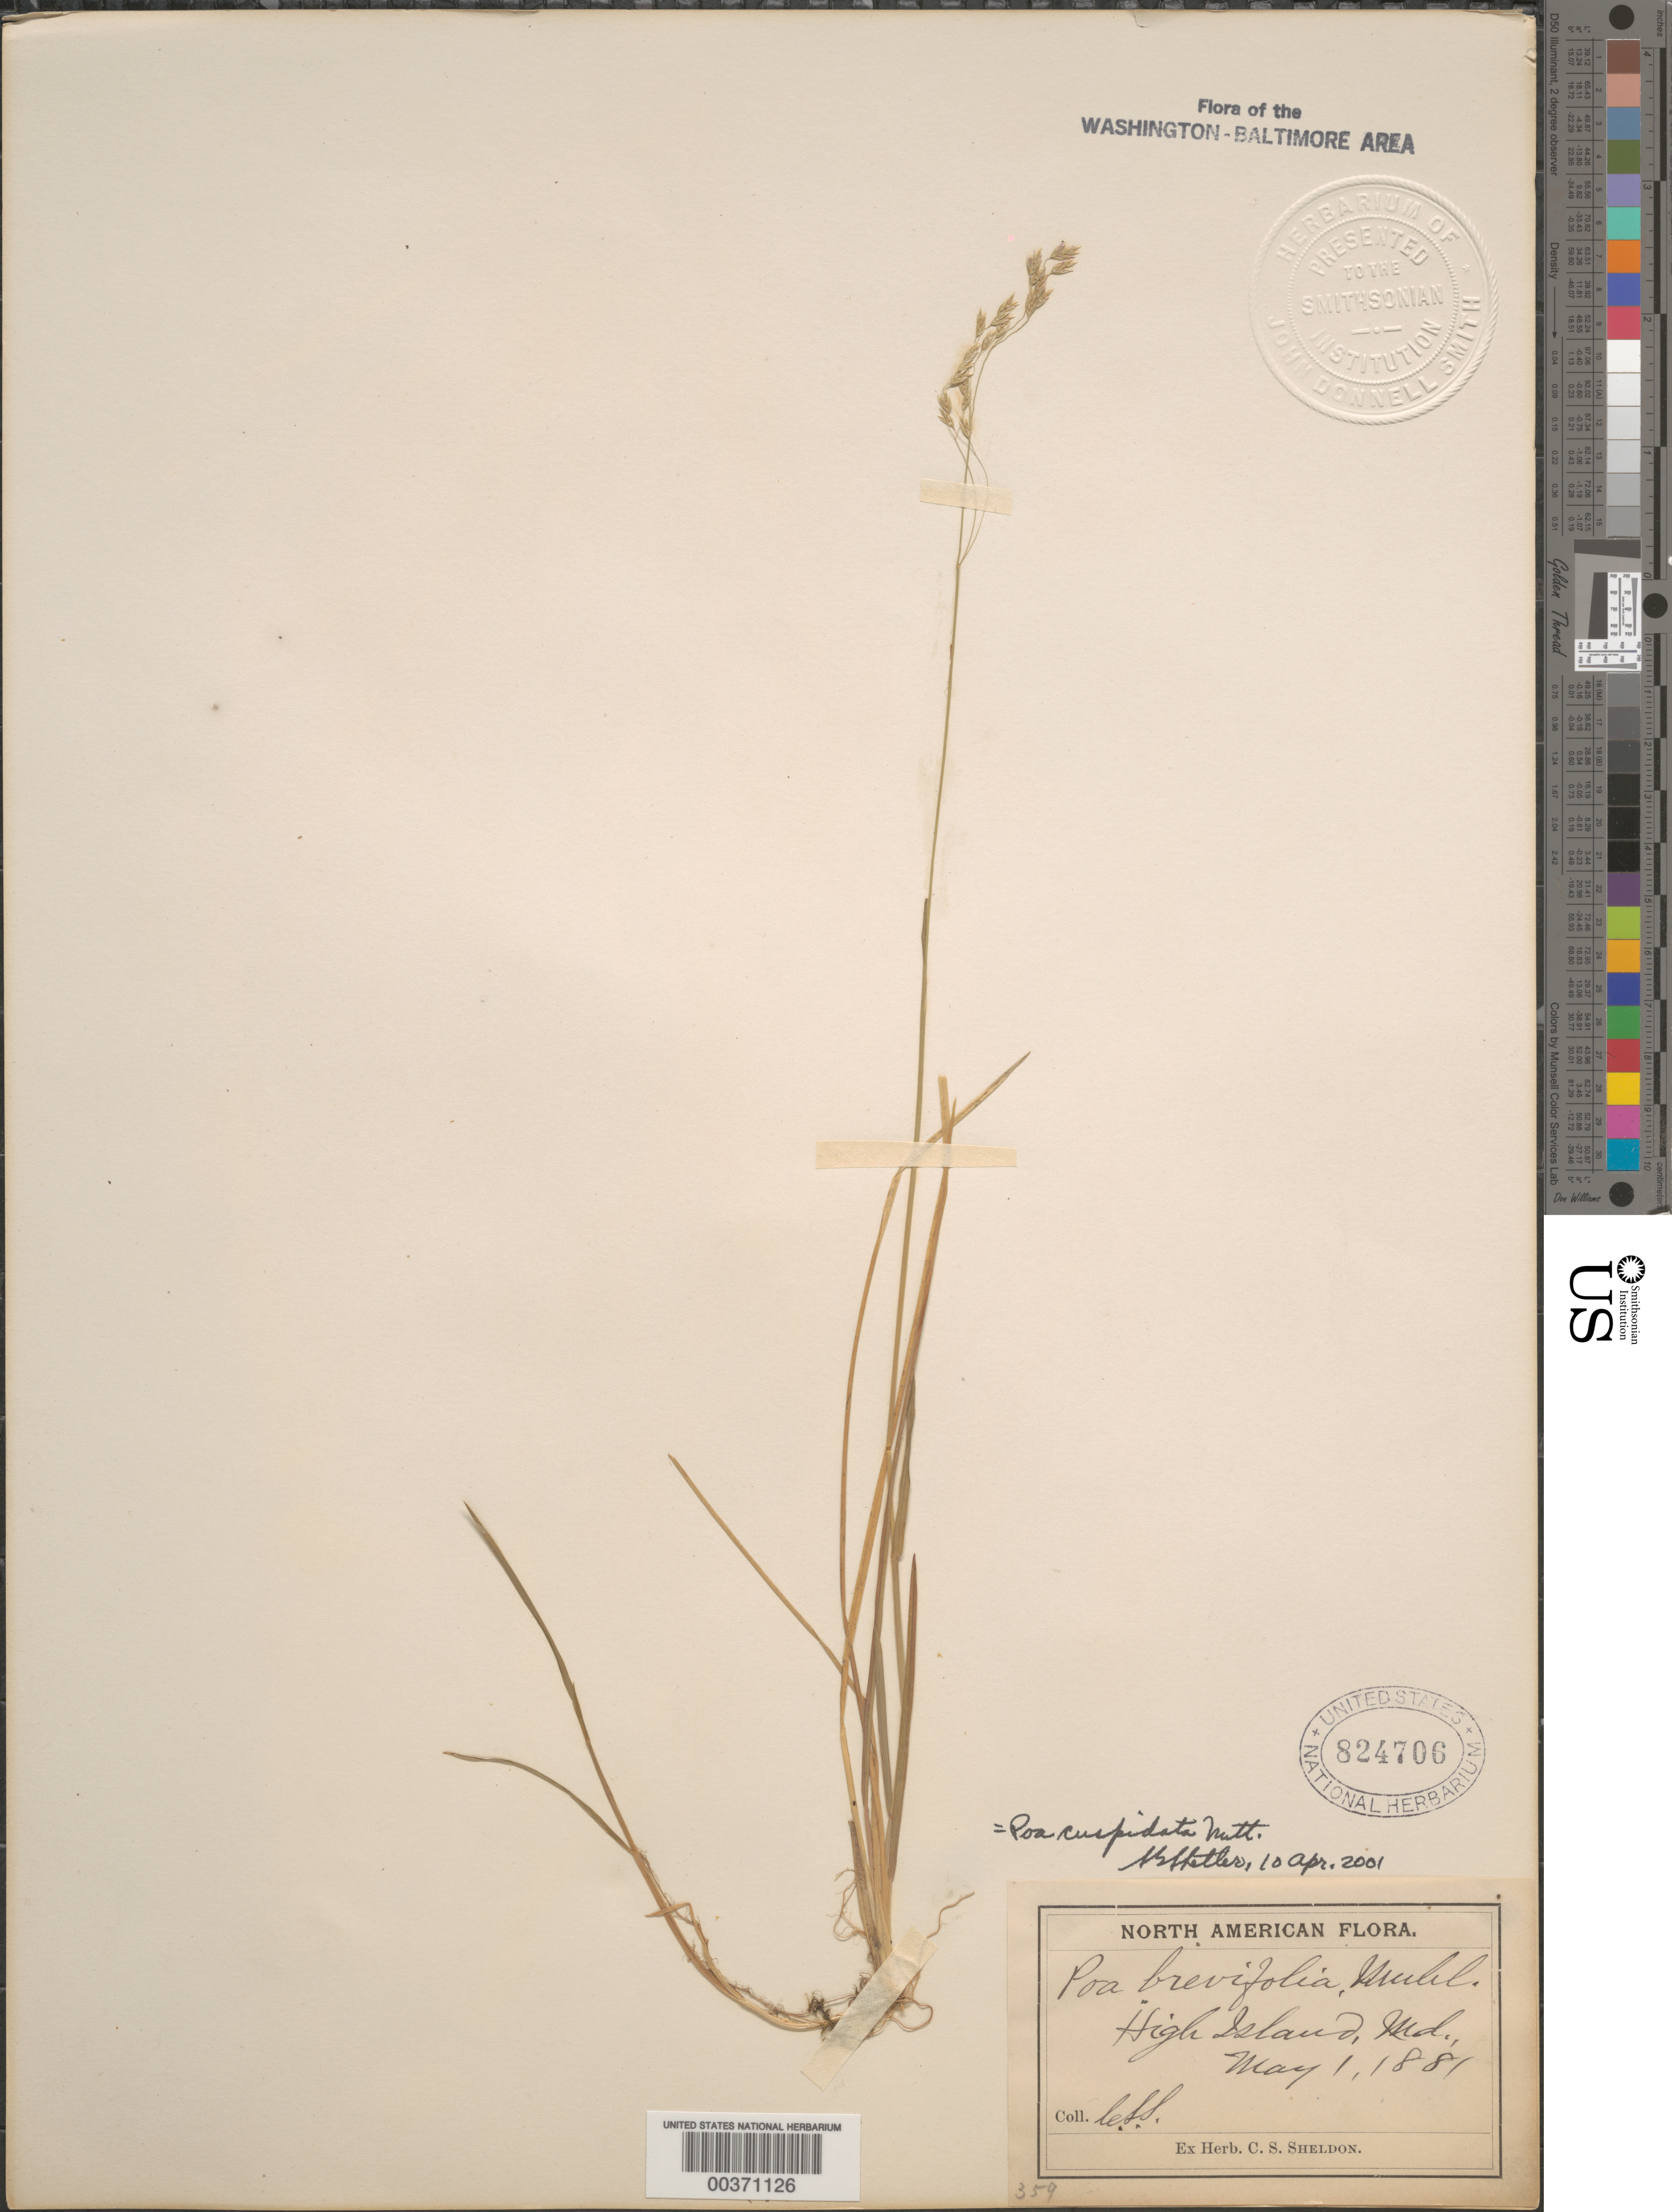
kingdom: Plantae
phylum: Tracheophyta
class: Liliopsida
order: Poales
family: Poaceae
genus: Poa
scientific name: Poa cuspidata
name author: Nutt.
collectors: C. S. Sheldon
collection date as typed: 01 May 1881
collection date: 1881-05-01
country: United States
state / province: Maryland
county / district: Montgomery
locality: High Island C. & O. Canal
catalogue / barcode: US 824706